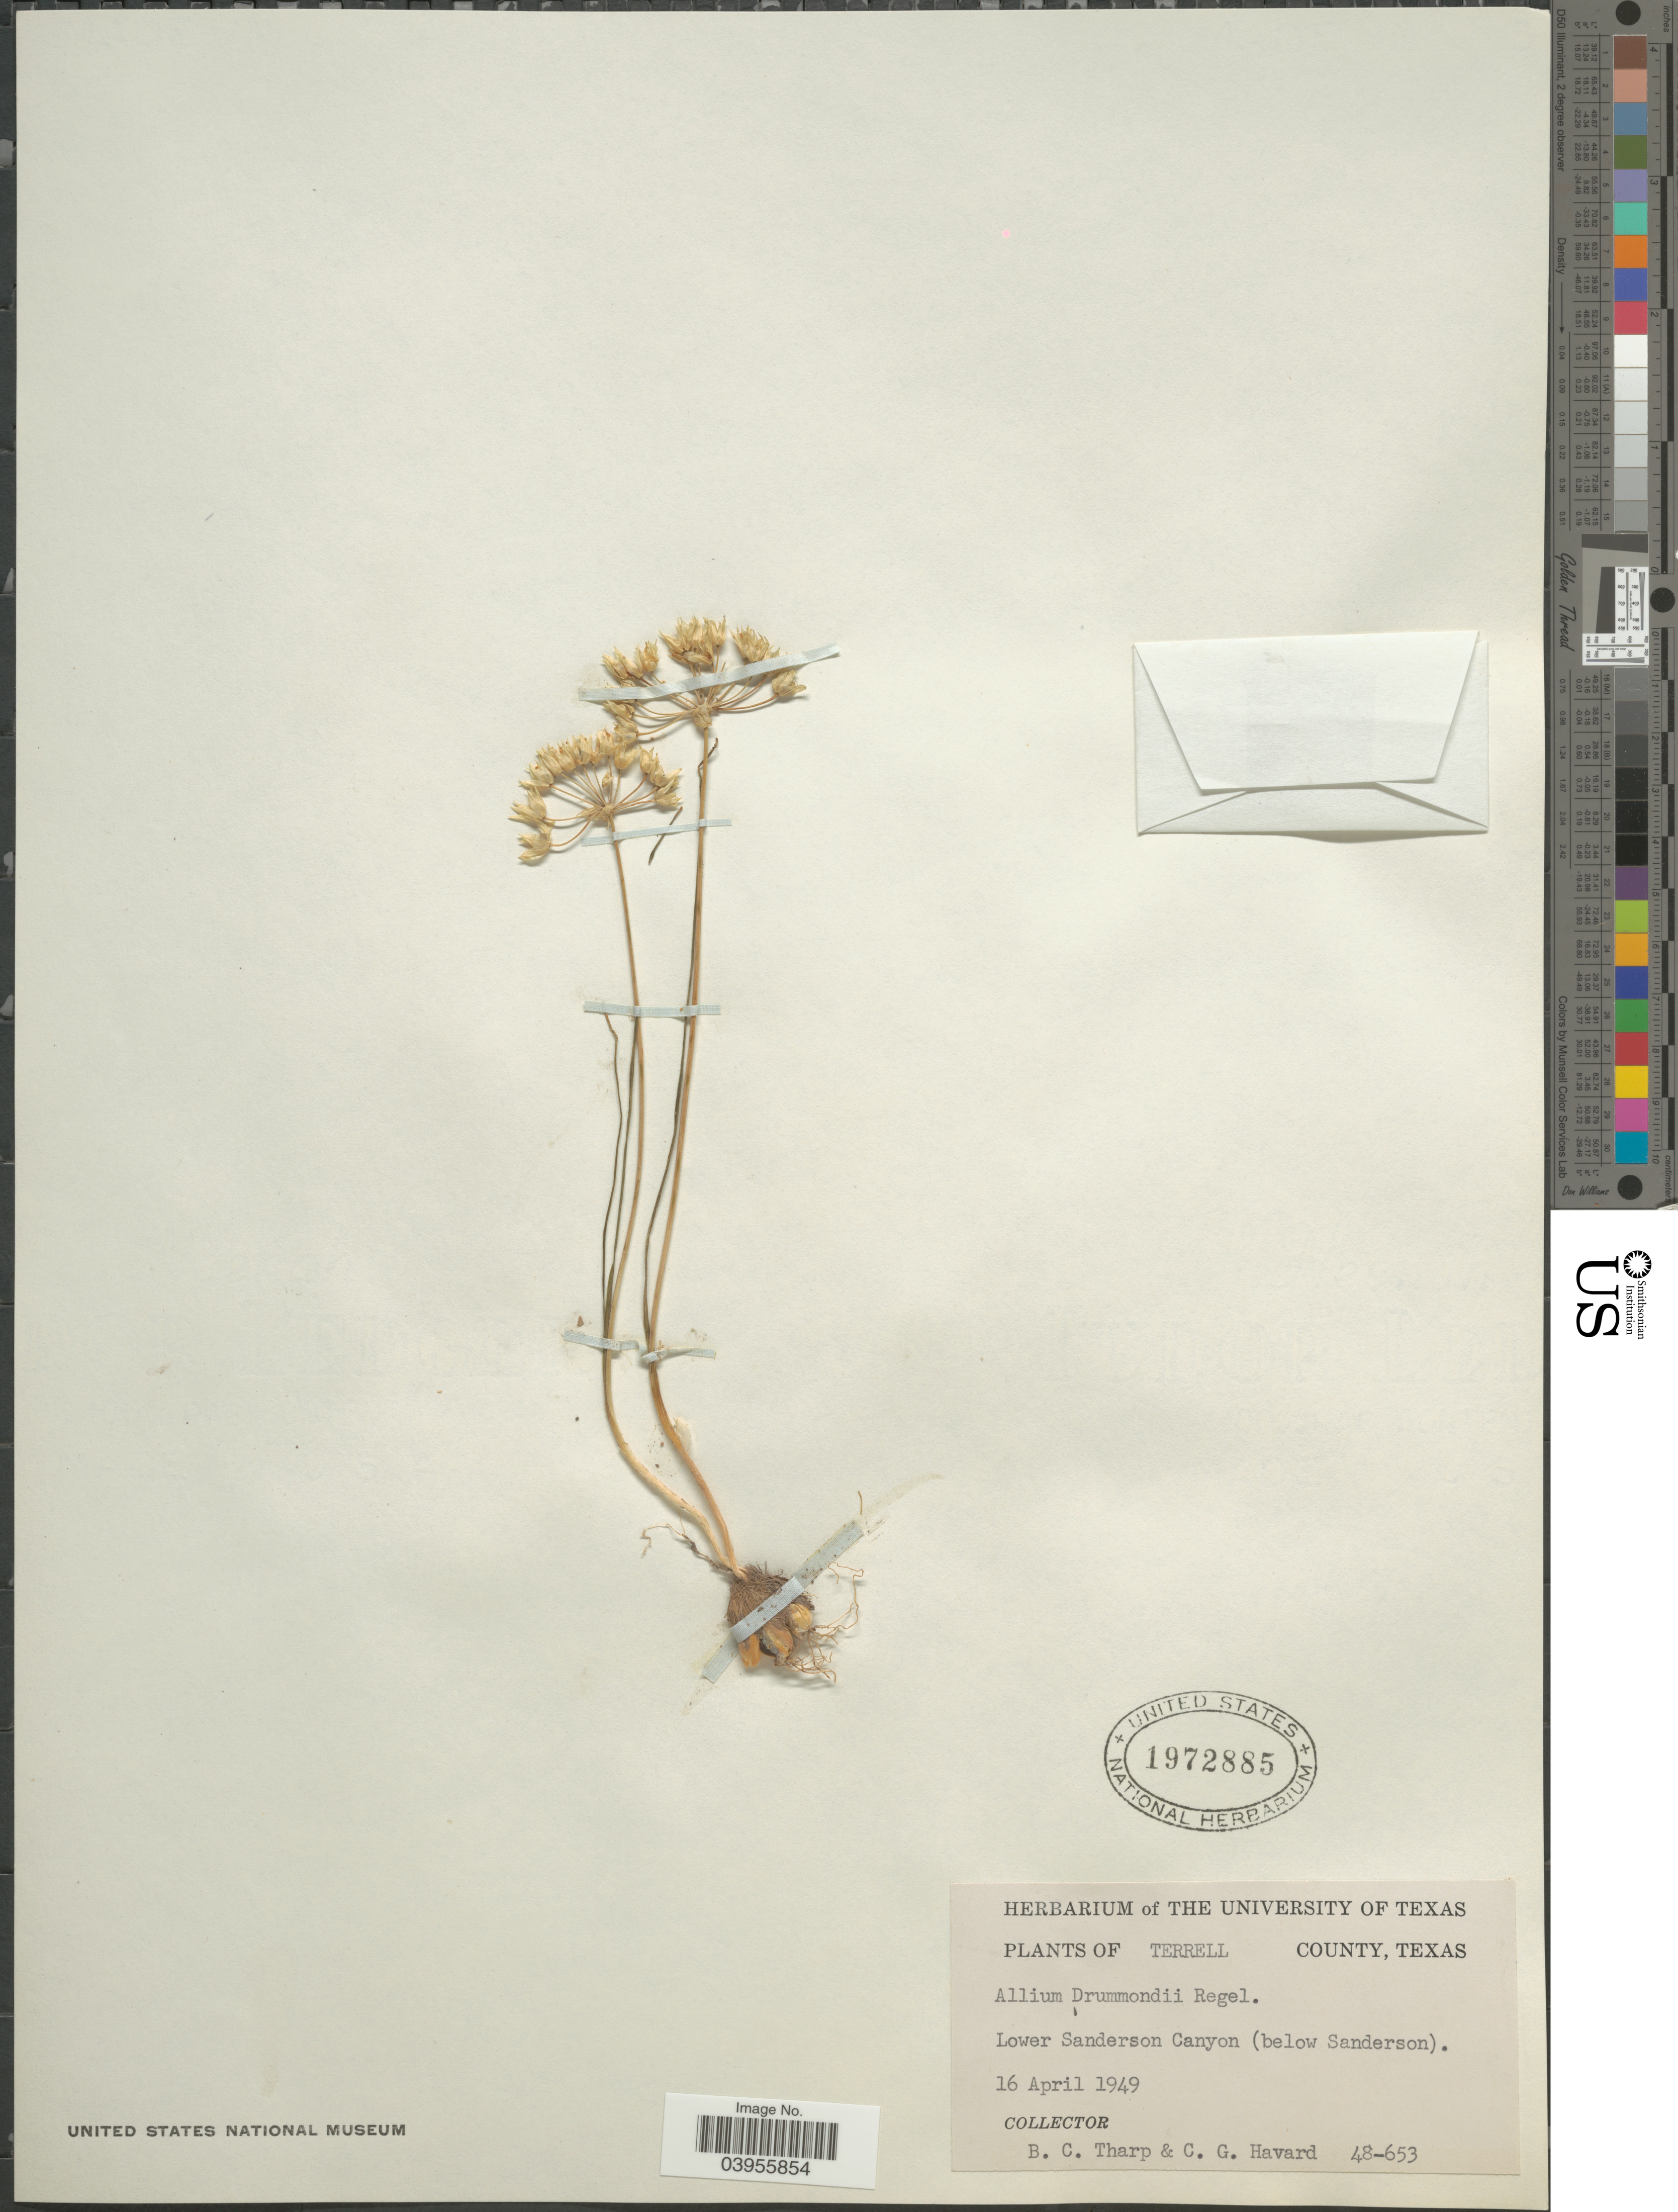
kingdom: Plantae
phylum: Tracheophyta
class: Liliopsida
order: Asparagales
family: Amaryllidaceae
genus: Allium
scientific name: Allium drummondii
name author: Regel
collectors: B. C. Tharp & C. G. Havard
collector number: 48-653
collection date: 1949-04-16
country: United States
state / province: Texas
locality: Terrell County. Lower Sanderson Canyon (below Sanderson).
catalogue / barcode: US 1972885